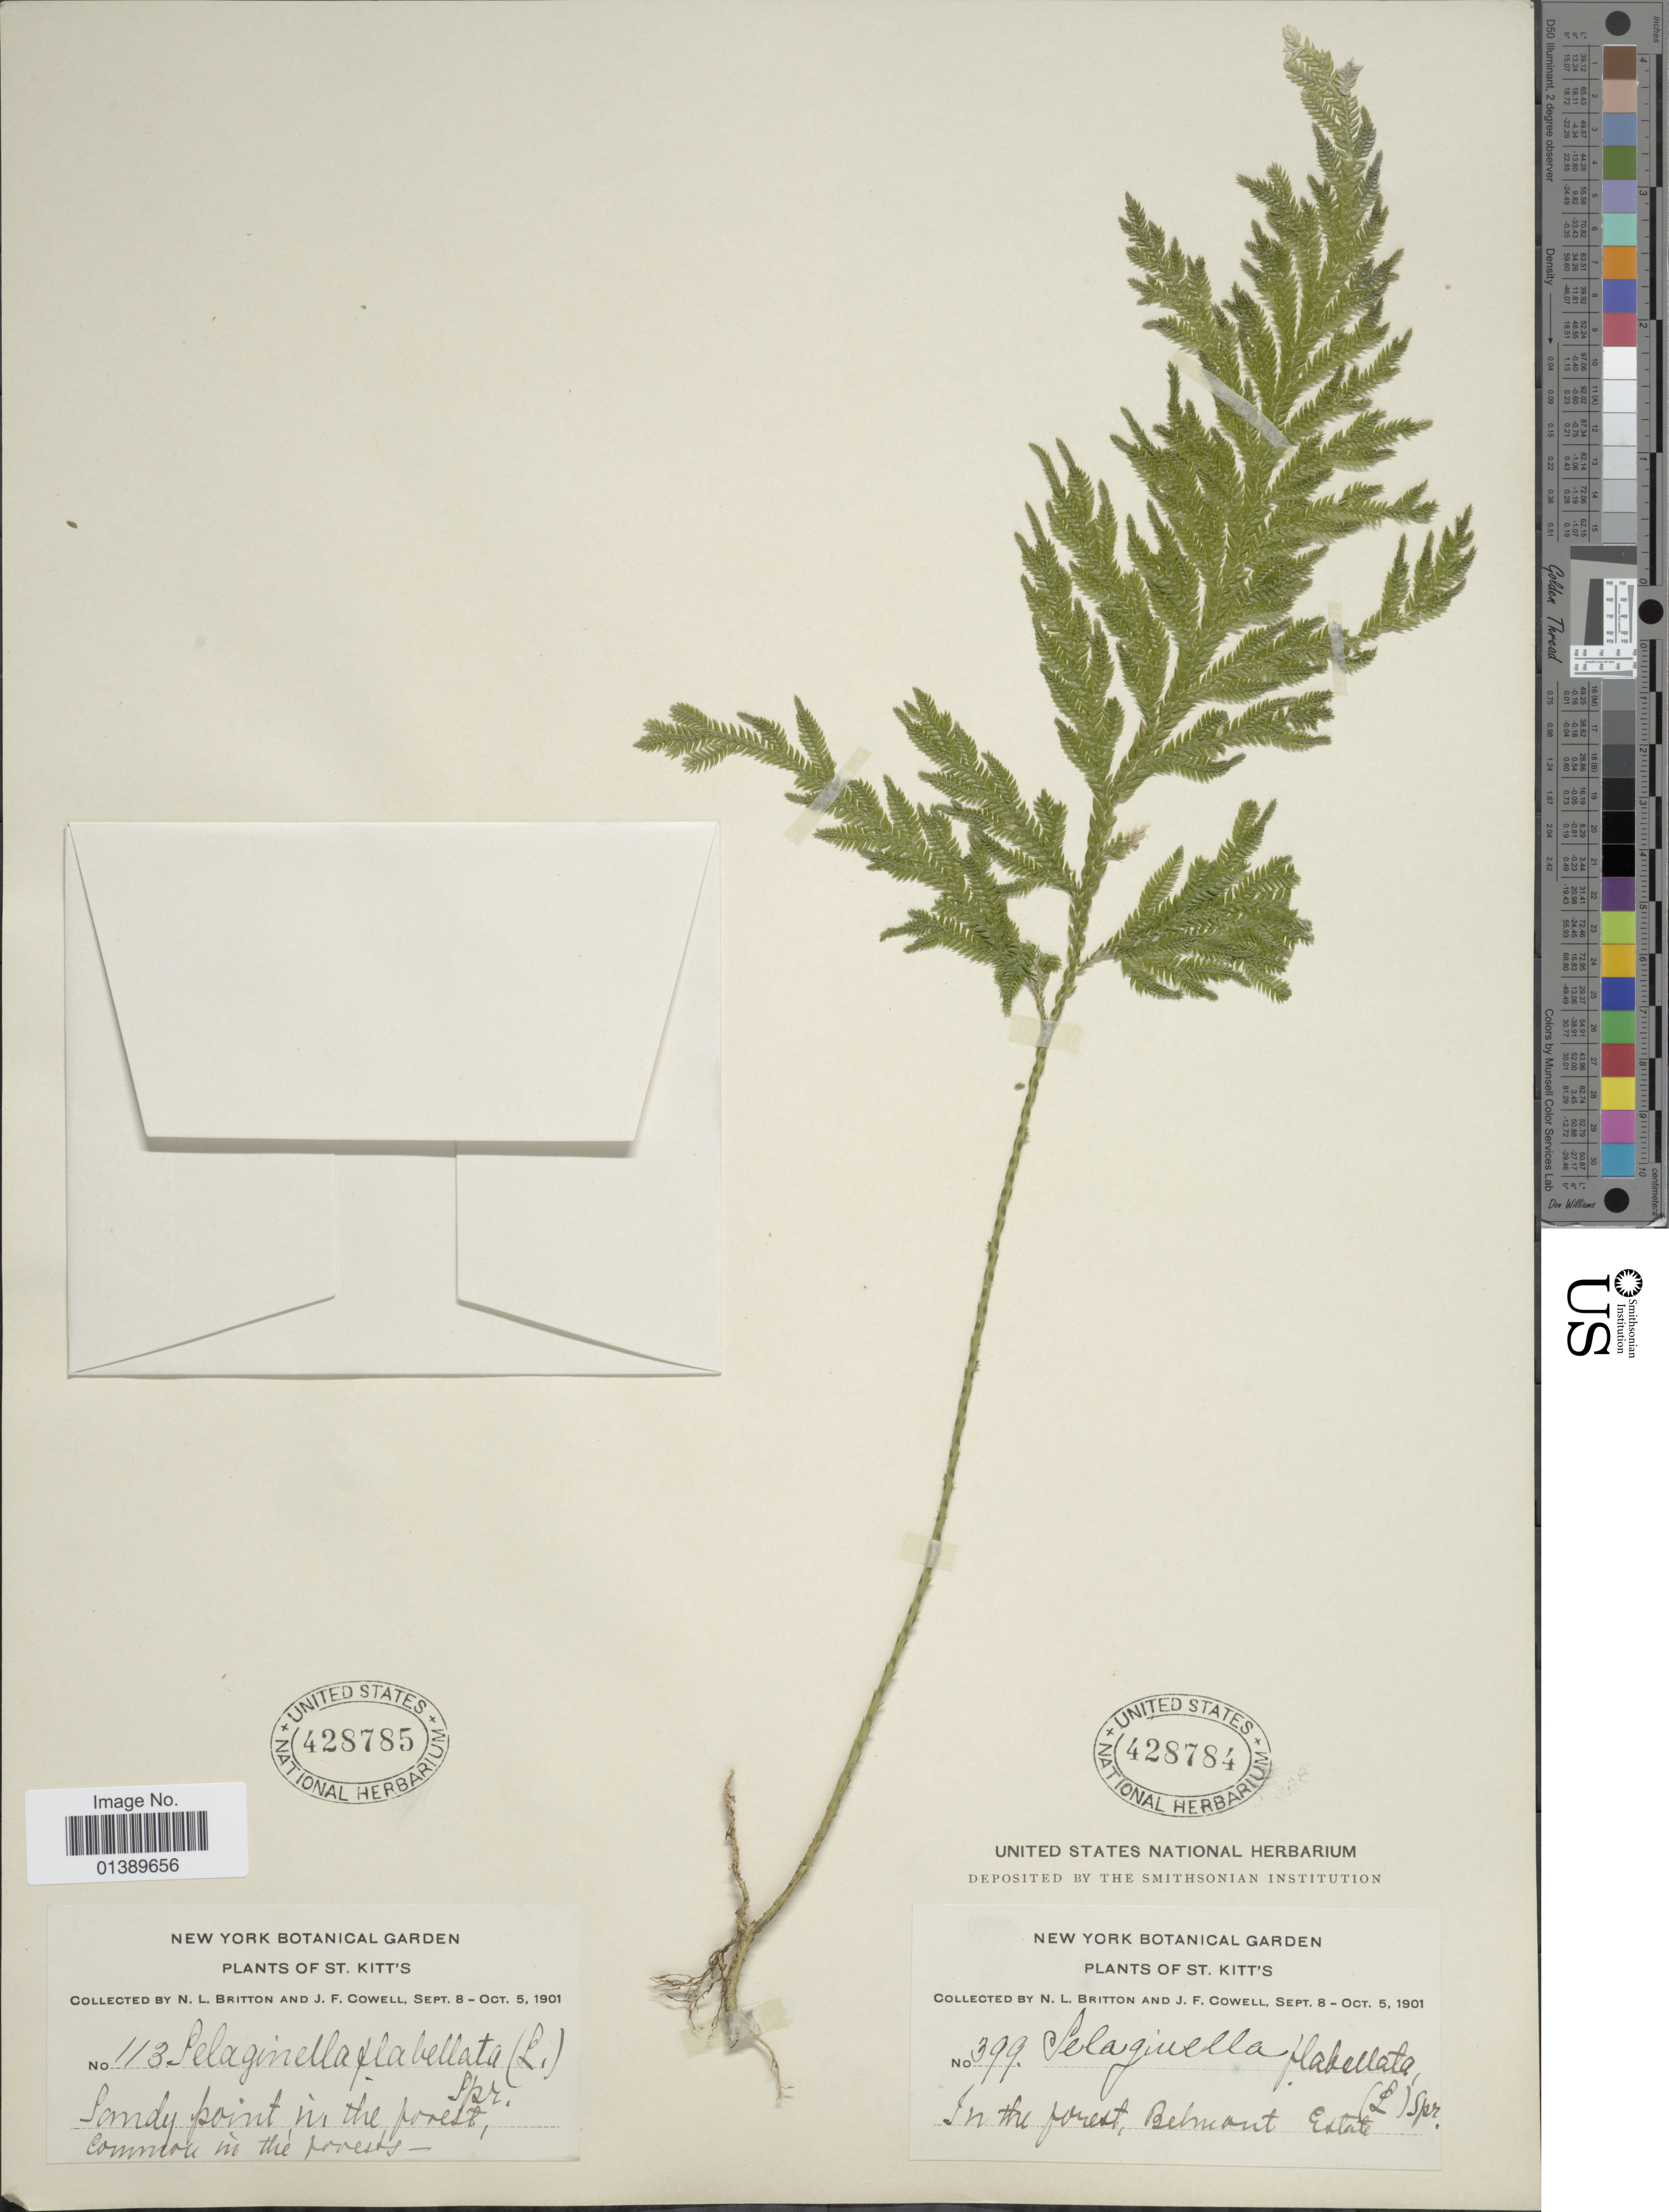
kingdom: Plantae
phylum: Tracheophyta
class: Lycopodiopsida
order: Selaginellales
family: Selaginellaceae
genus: Selaginella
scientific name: Selaginella flabellata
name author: L.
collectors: N. Britton & J. F. Cowell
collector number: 113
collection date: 1901-09-08/1901-10-05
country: St. Christopher-Nevis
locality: St Kitt's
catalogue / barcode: US 428785